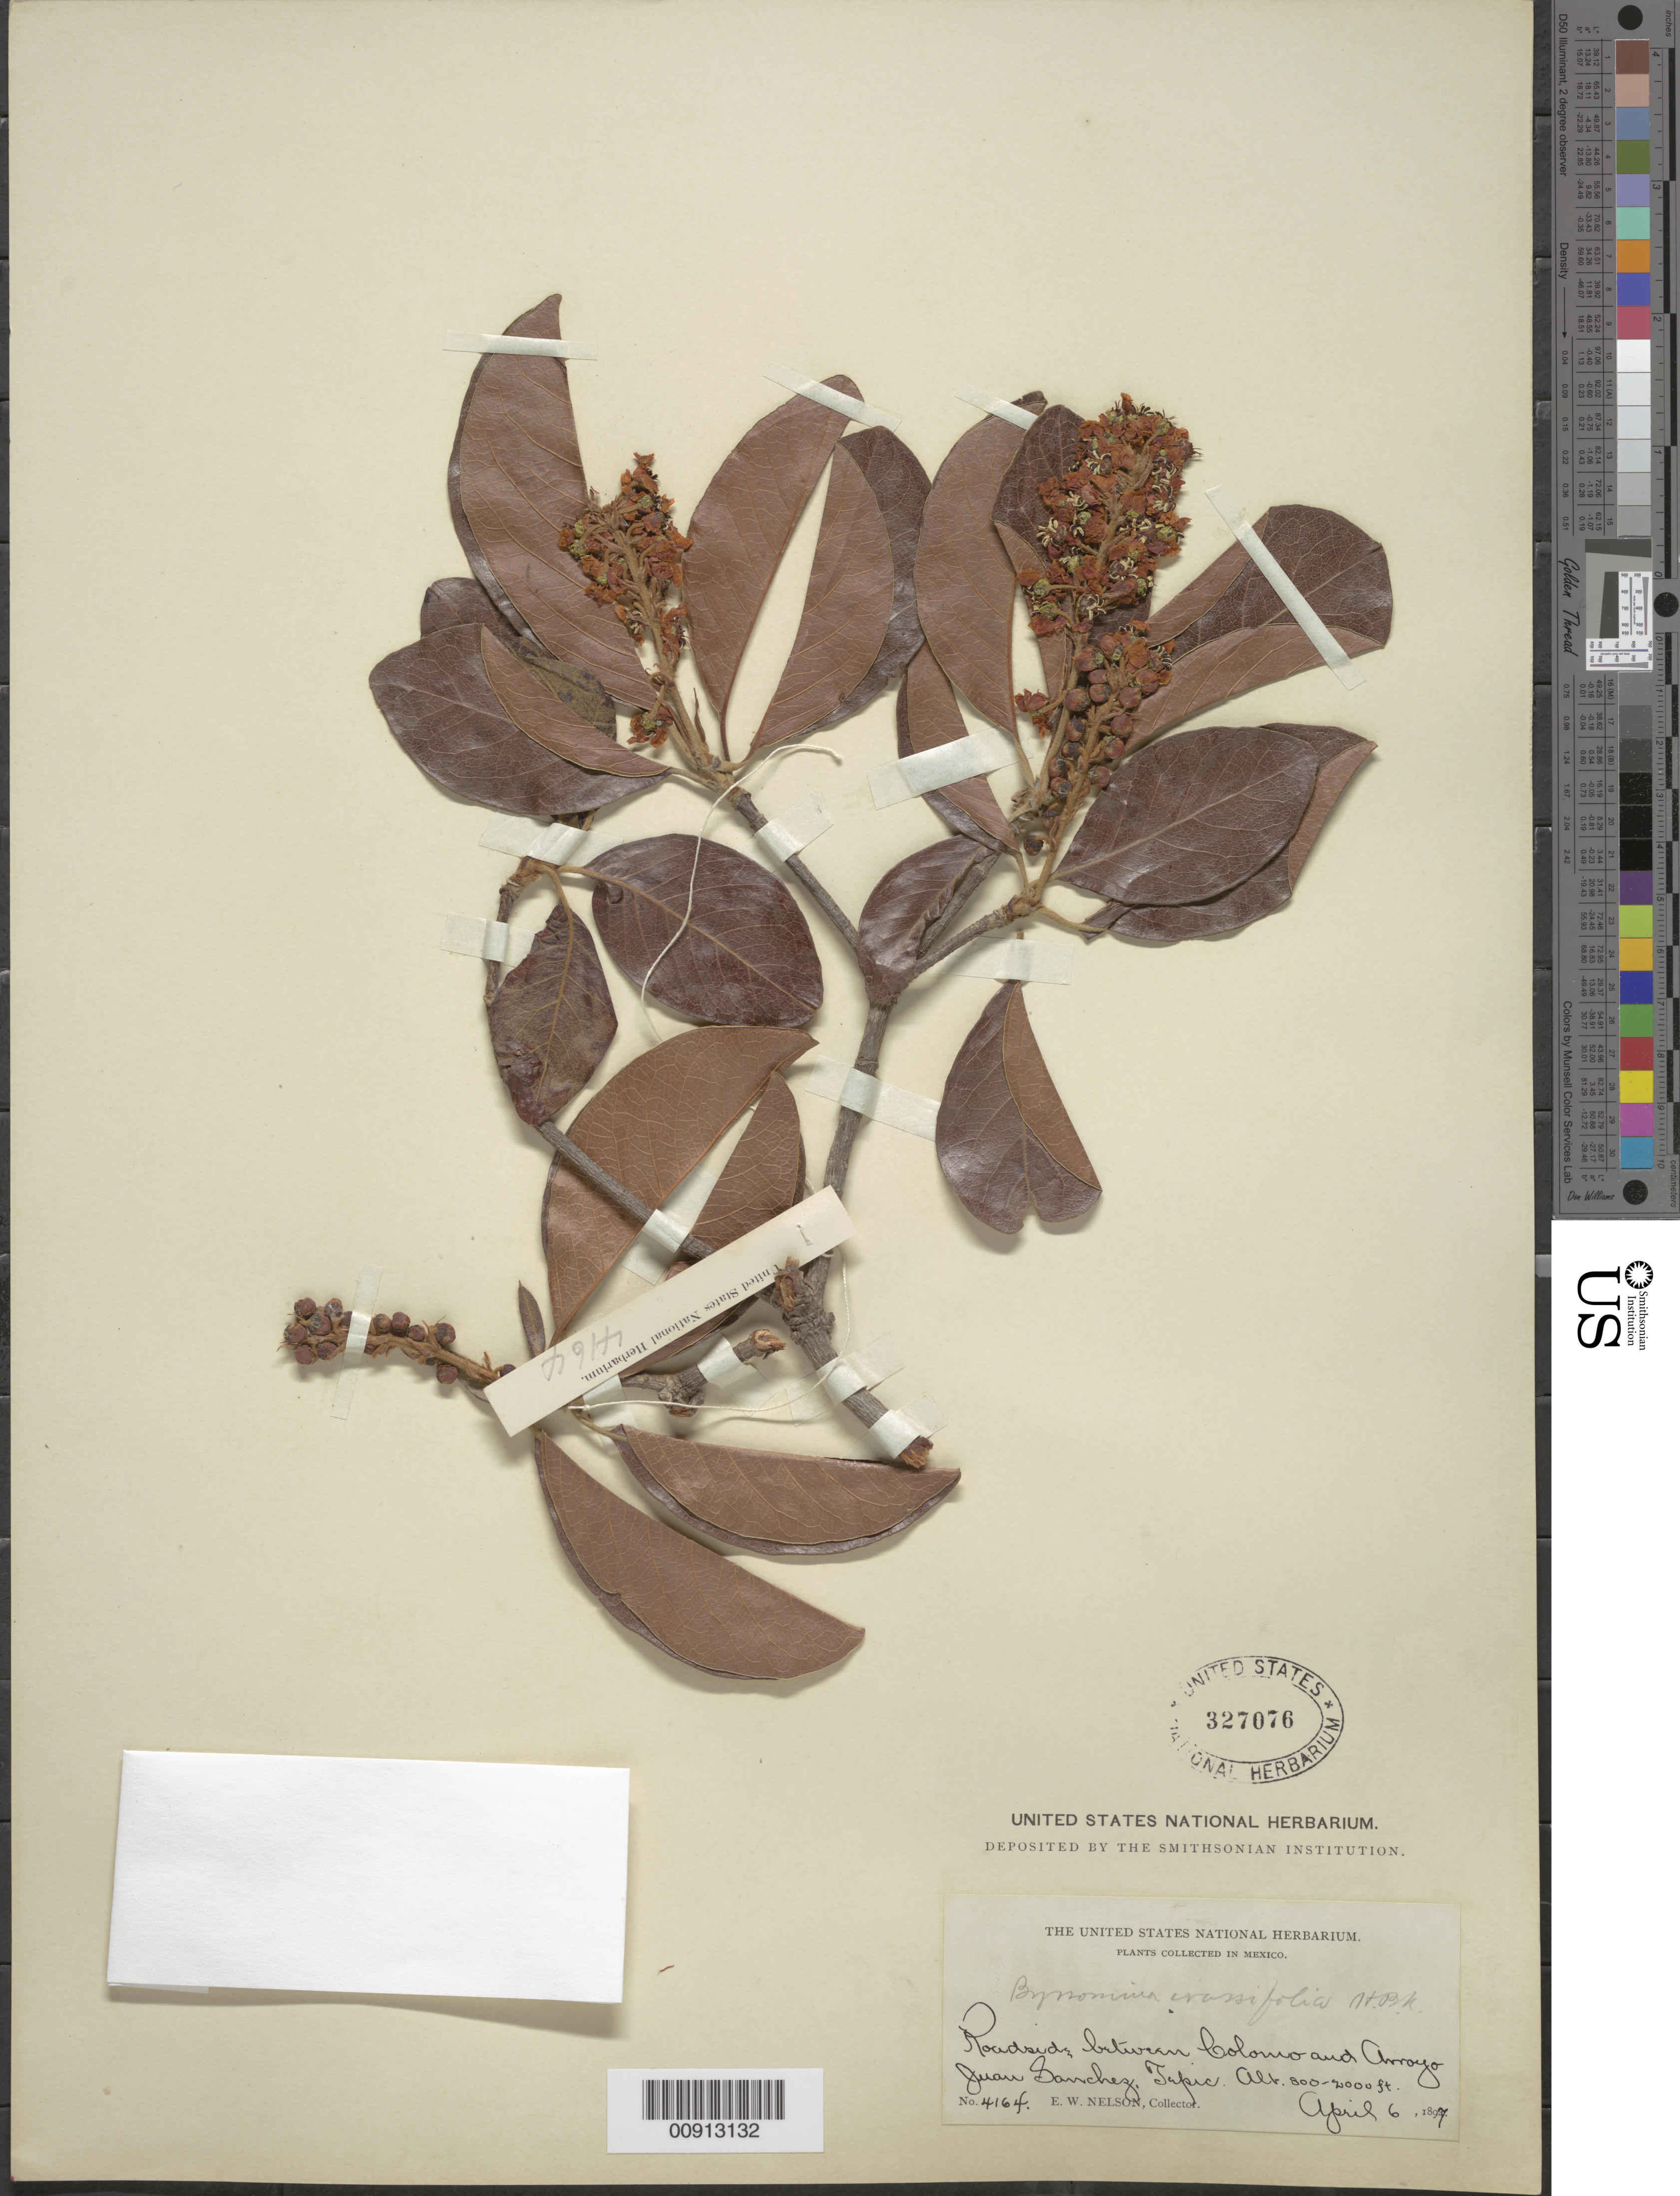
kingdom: Plantae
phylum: Tracheophyta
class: Magnoliopsida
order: Malpighiales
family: Malpighiaceae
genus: Byrsonima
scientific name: Byrsonima crassifolia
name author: (L.) Kunth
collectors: E. W. Nelson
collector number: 4164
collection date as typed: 06 Apr 1897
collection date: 1897-04-06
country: Mexico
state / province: Nayarit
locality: Roadside between Colomo and Arroyo Juan Sanchez, Tepic.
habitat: Roadside.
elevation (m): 244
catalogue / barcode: US 327076